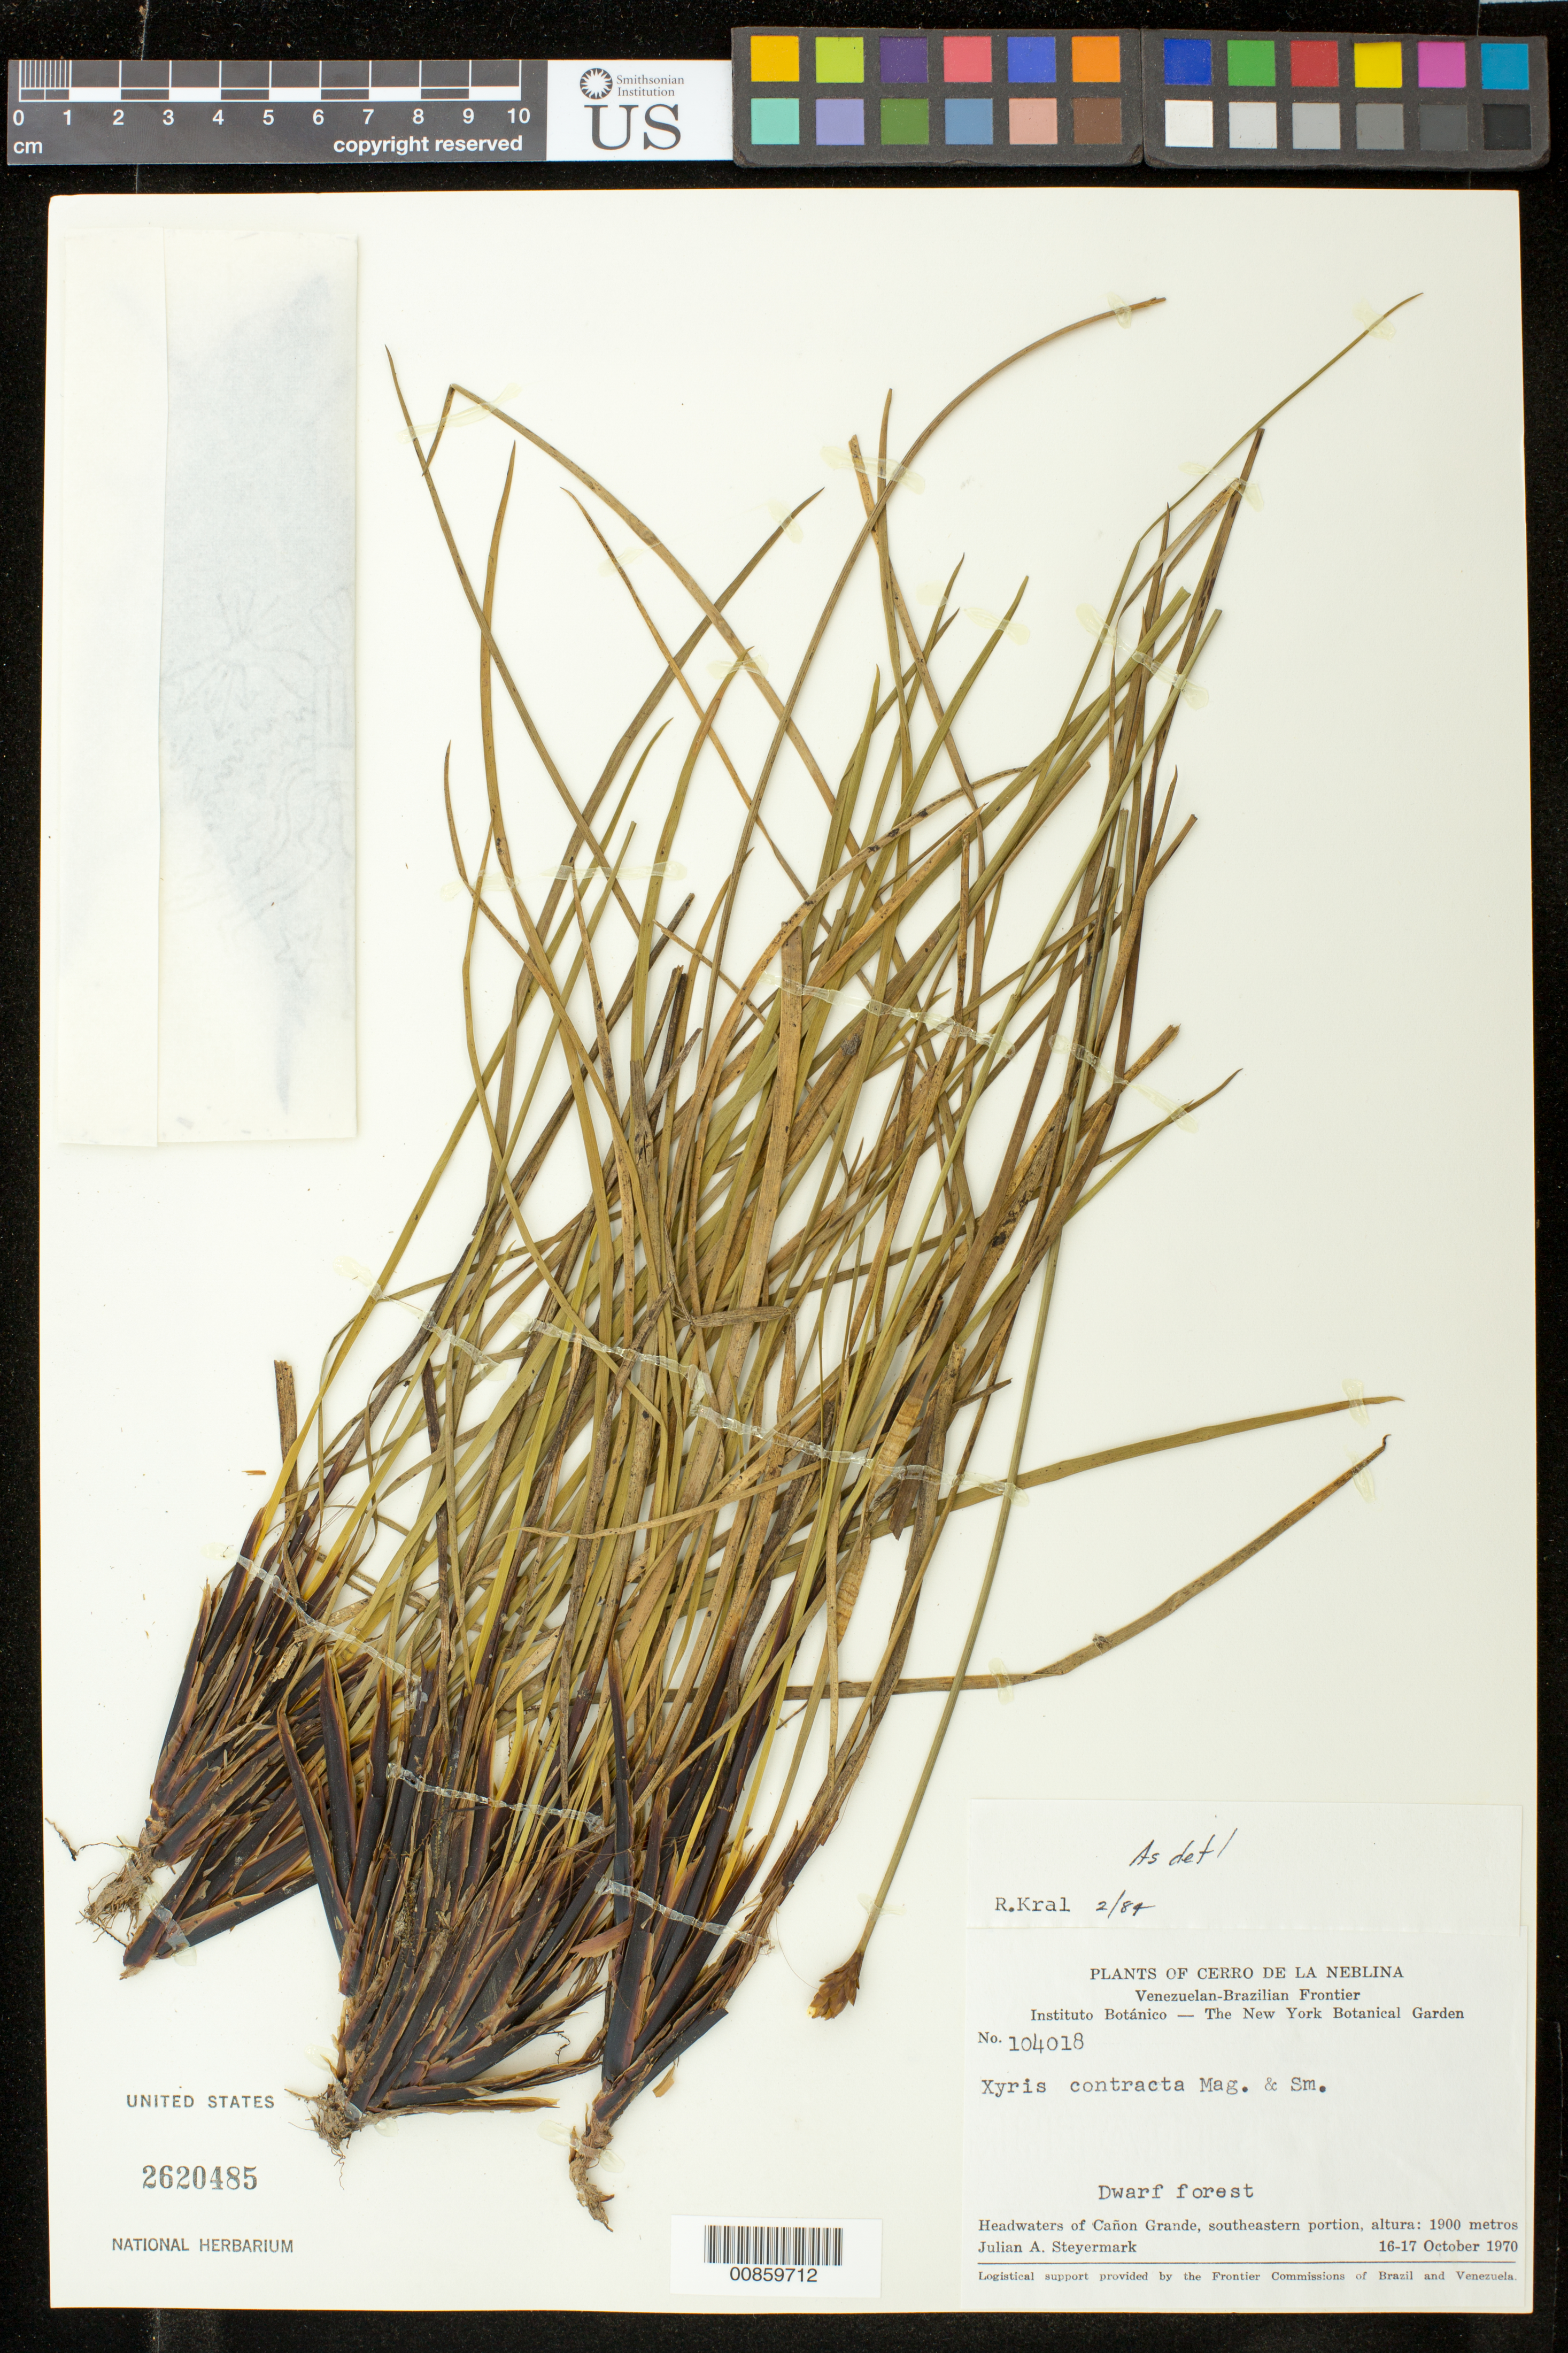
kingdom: Plantae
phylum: Tracheophyta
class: Liliopsida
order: Poales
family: Xyridaceae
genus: Xyris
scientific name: Xyris contracta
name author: Maguire & L.B. Sm.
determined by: Kral, Robert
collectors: J. Steyermark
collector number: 104018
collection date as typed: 16-Oct-70 to 17-Oct-70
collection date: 1970-10-16/1970-10-17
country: Venezuela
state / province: Amazonas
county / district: Río Negro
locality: Cerro de La Neblina, headwaters of Cañon Grande, SE portion; Venezuelan-Brazilian frontier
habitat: Dwarf forest.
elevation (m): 1900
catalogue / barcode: US 2620485